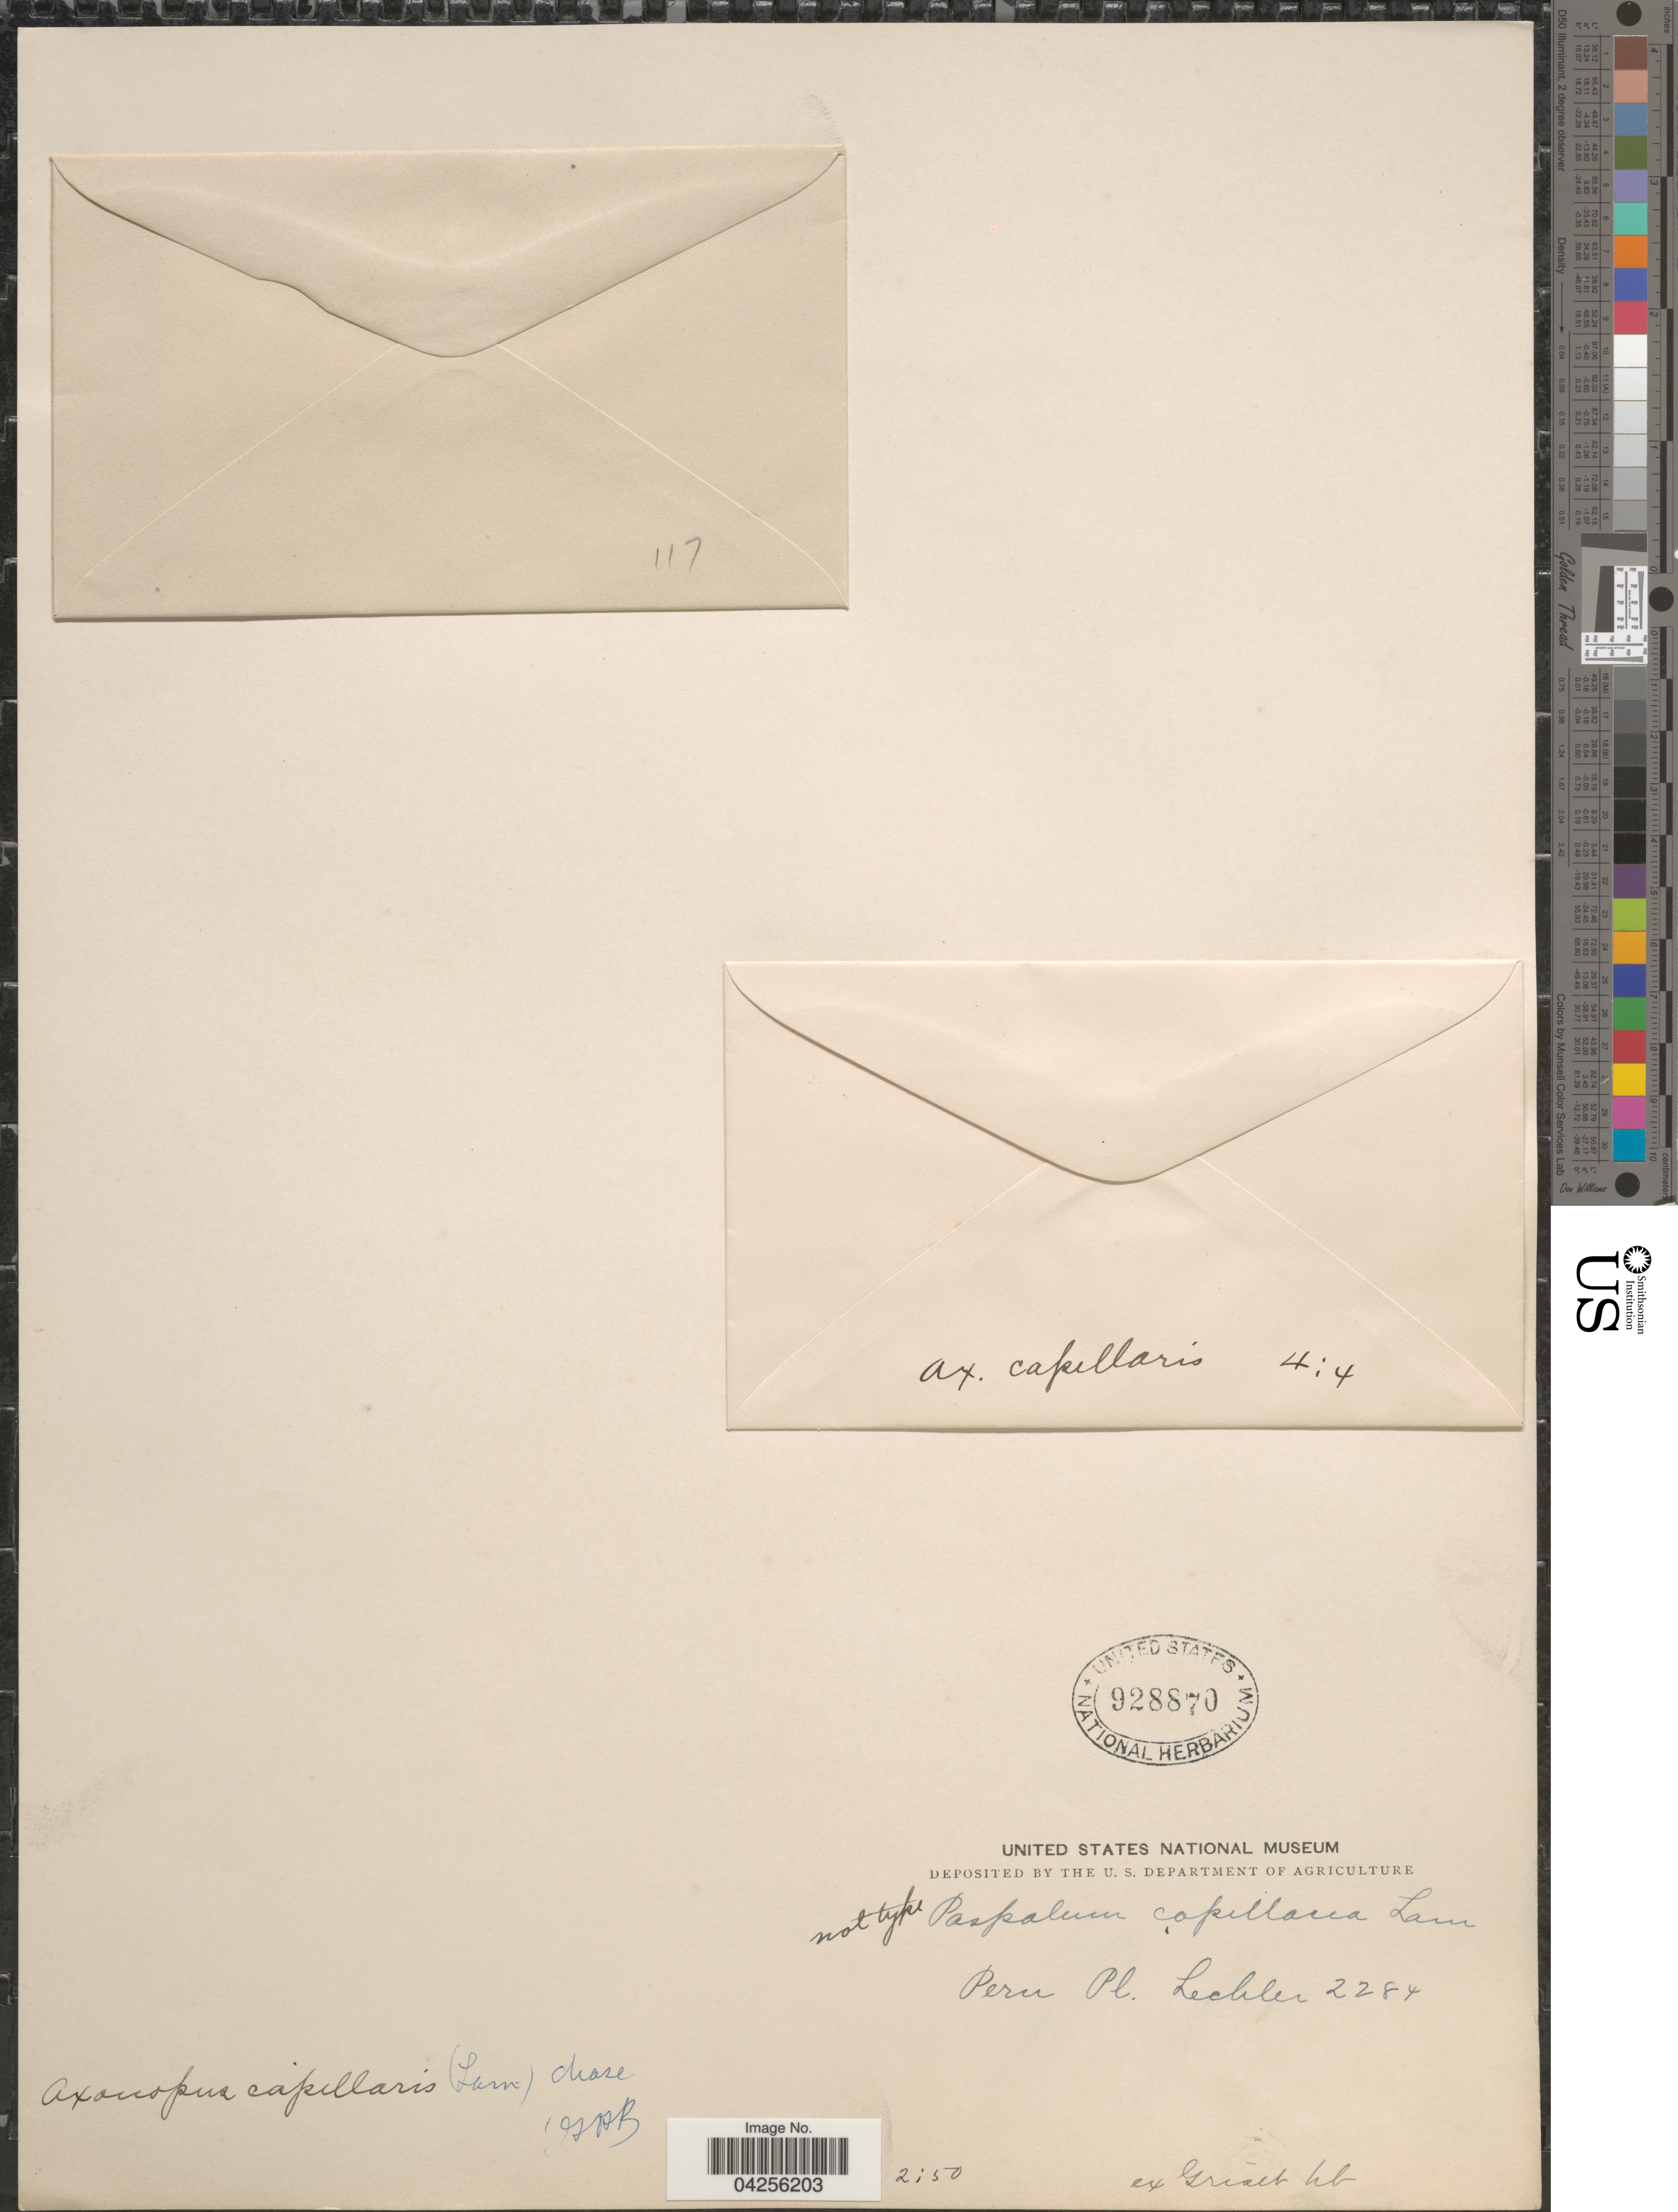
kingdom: Plantae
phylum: Tracheophyta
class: Liliopsida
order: Poales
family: Poaceae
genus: Axonopus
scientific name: Axonopus capillaris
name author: (Lam.) Chase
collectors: -. Lechler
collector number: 2284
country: Peru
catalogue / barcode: US 928870